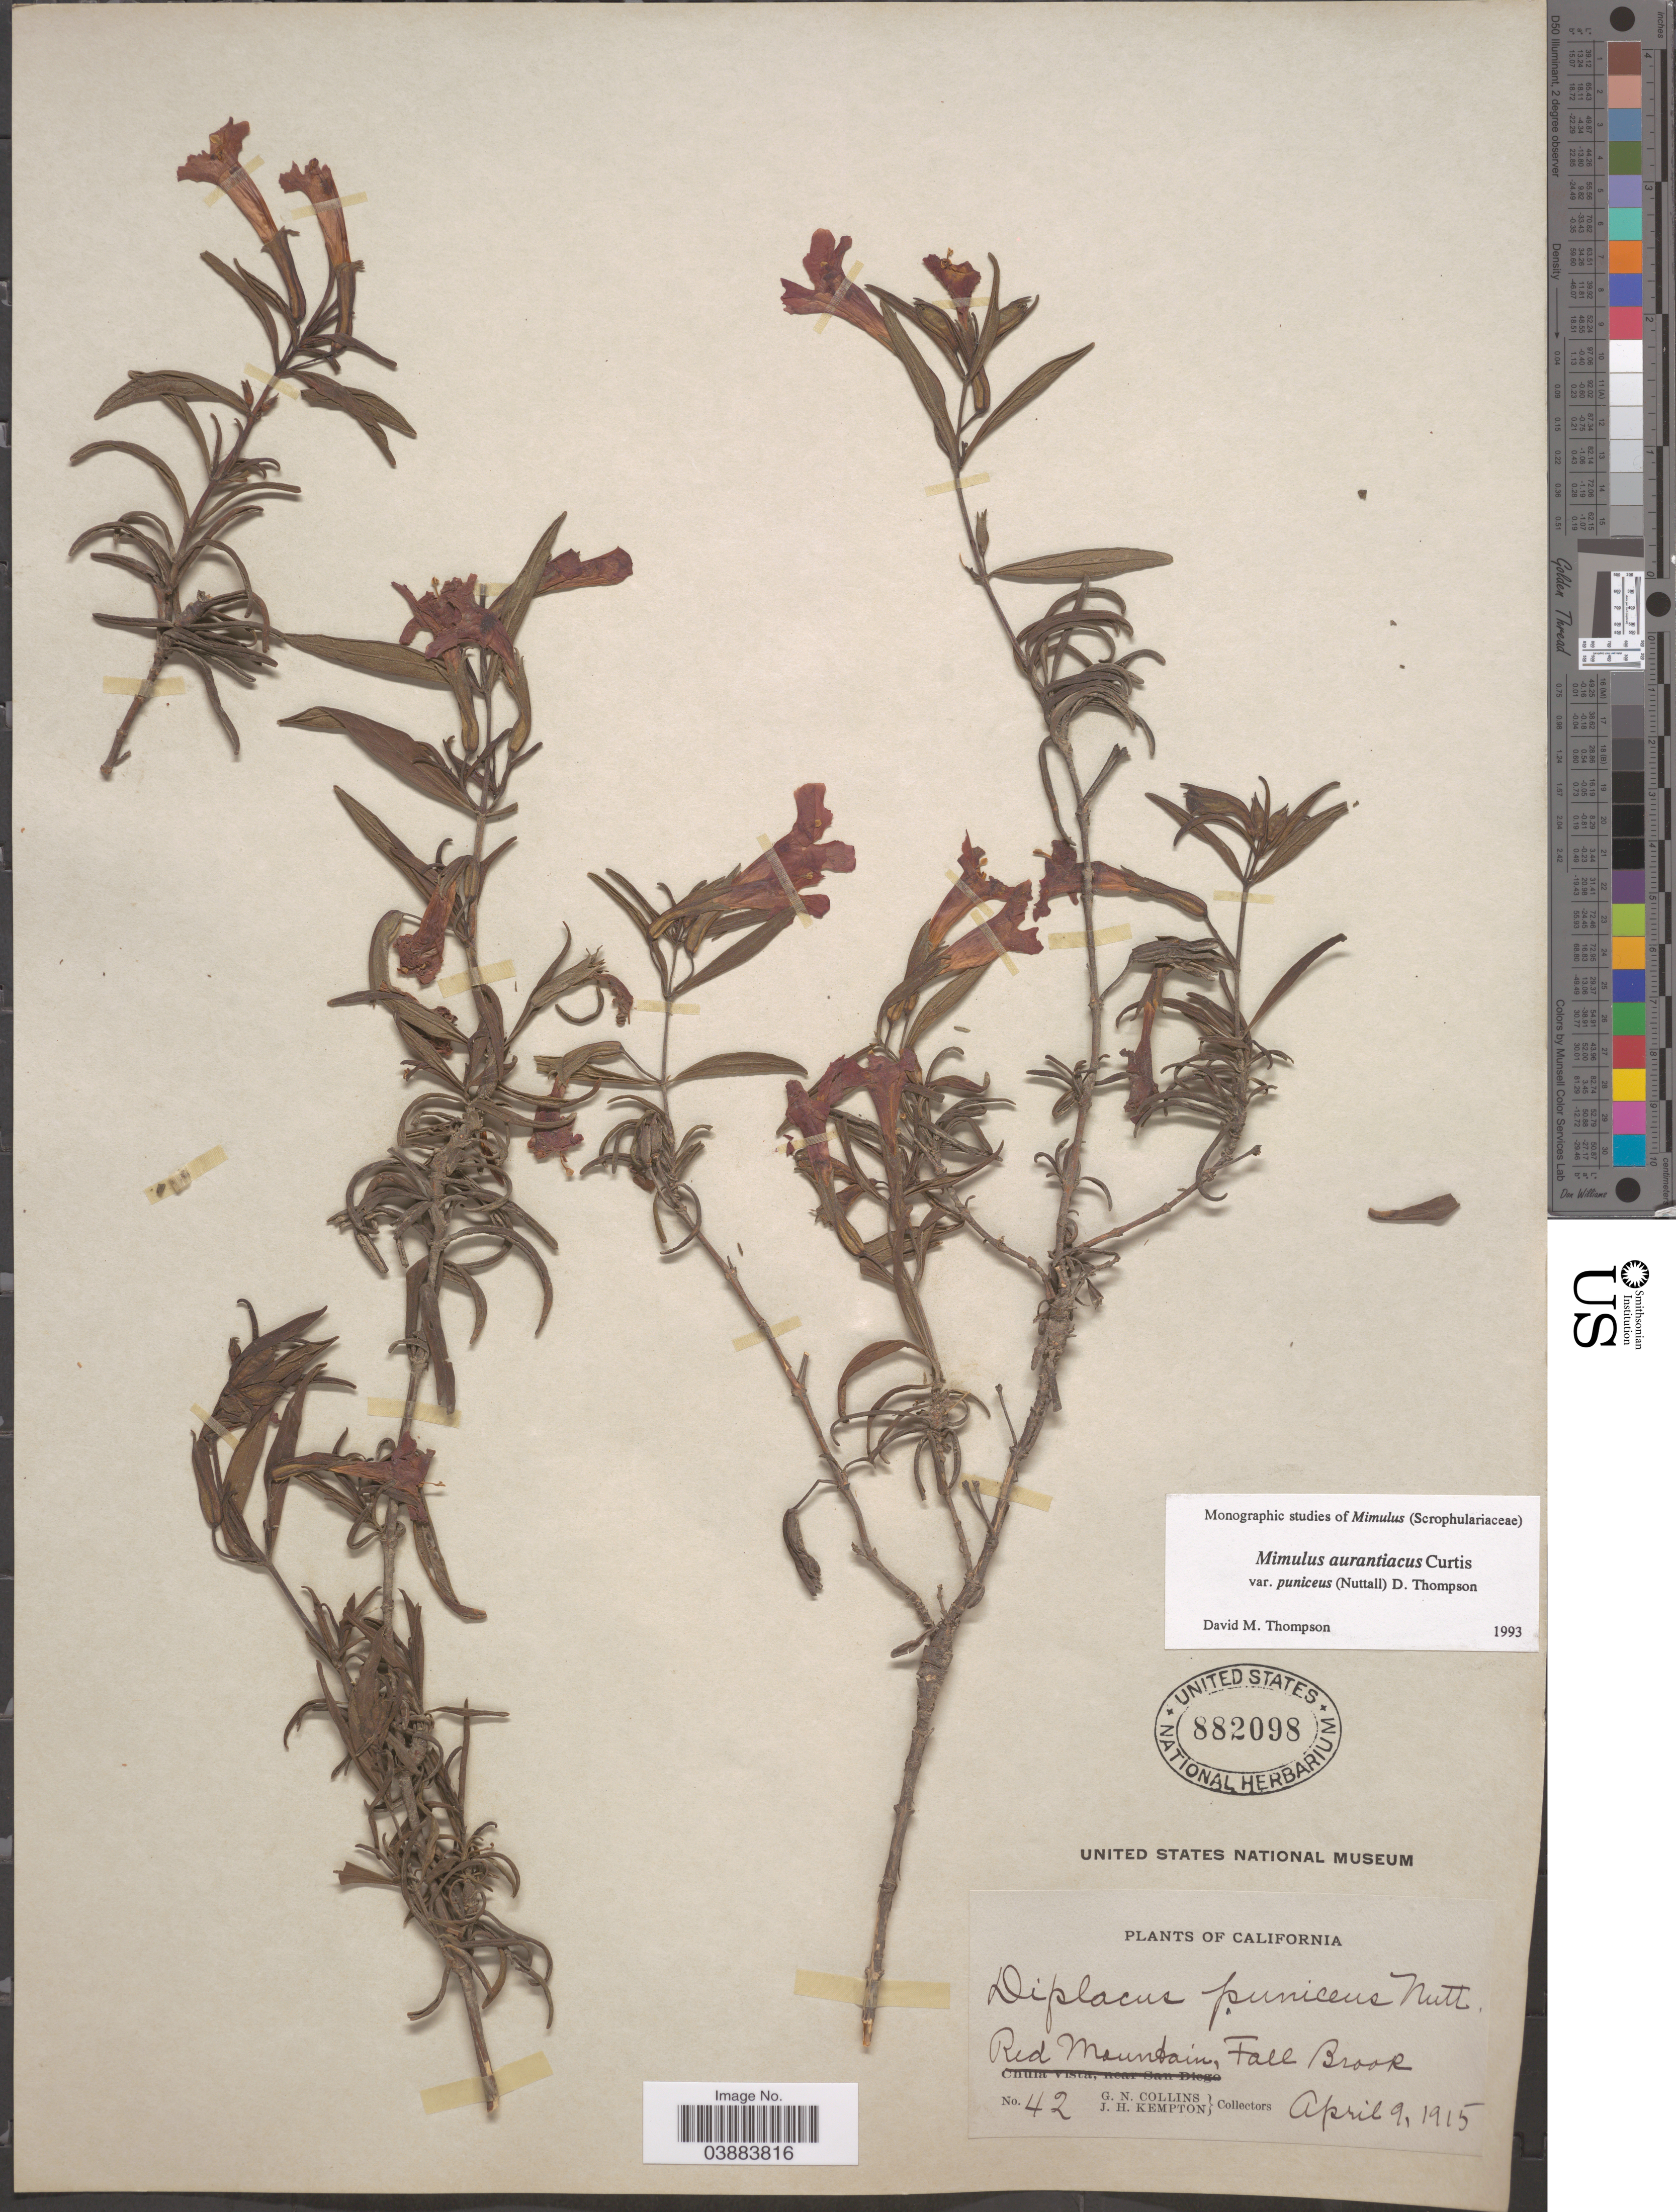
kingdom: Plantae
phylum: Tracheophyta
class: Magnoliopsida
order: Lamiales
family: Phrymaceae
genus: Diplacus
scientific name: Diplacus aurantiacus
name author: (Curtis) Jeps.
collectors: G. Collins & J. H. Kempton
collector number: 42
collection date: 1915-04-09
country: United States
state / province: California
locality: Red Mountain, Fall Brook.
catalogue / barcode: US 882098